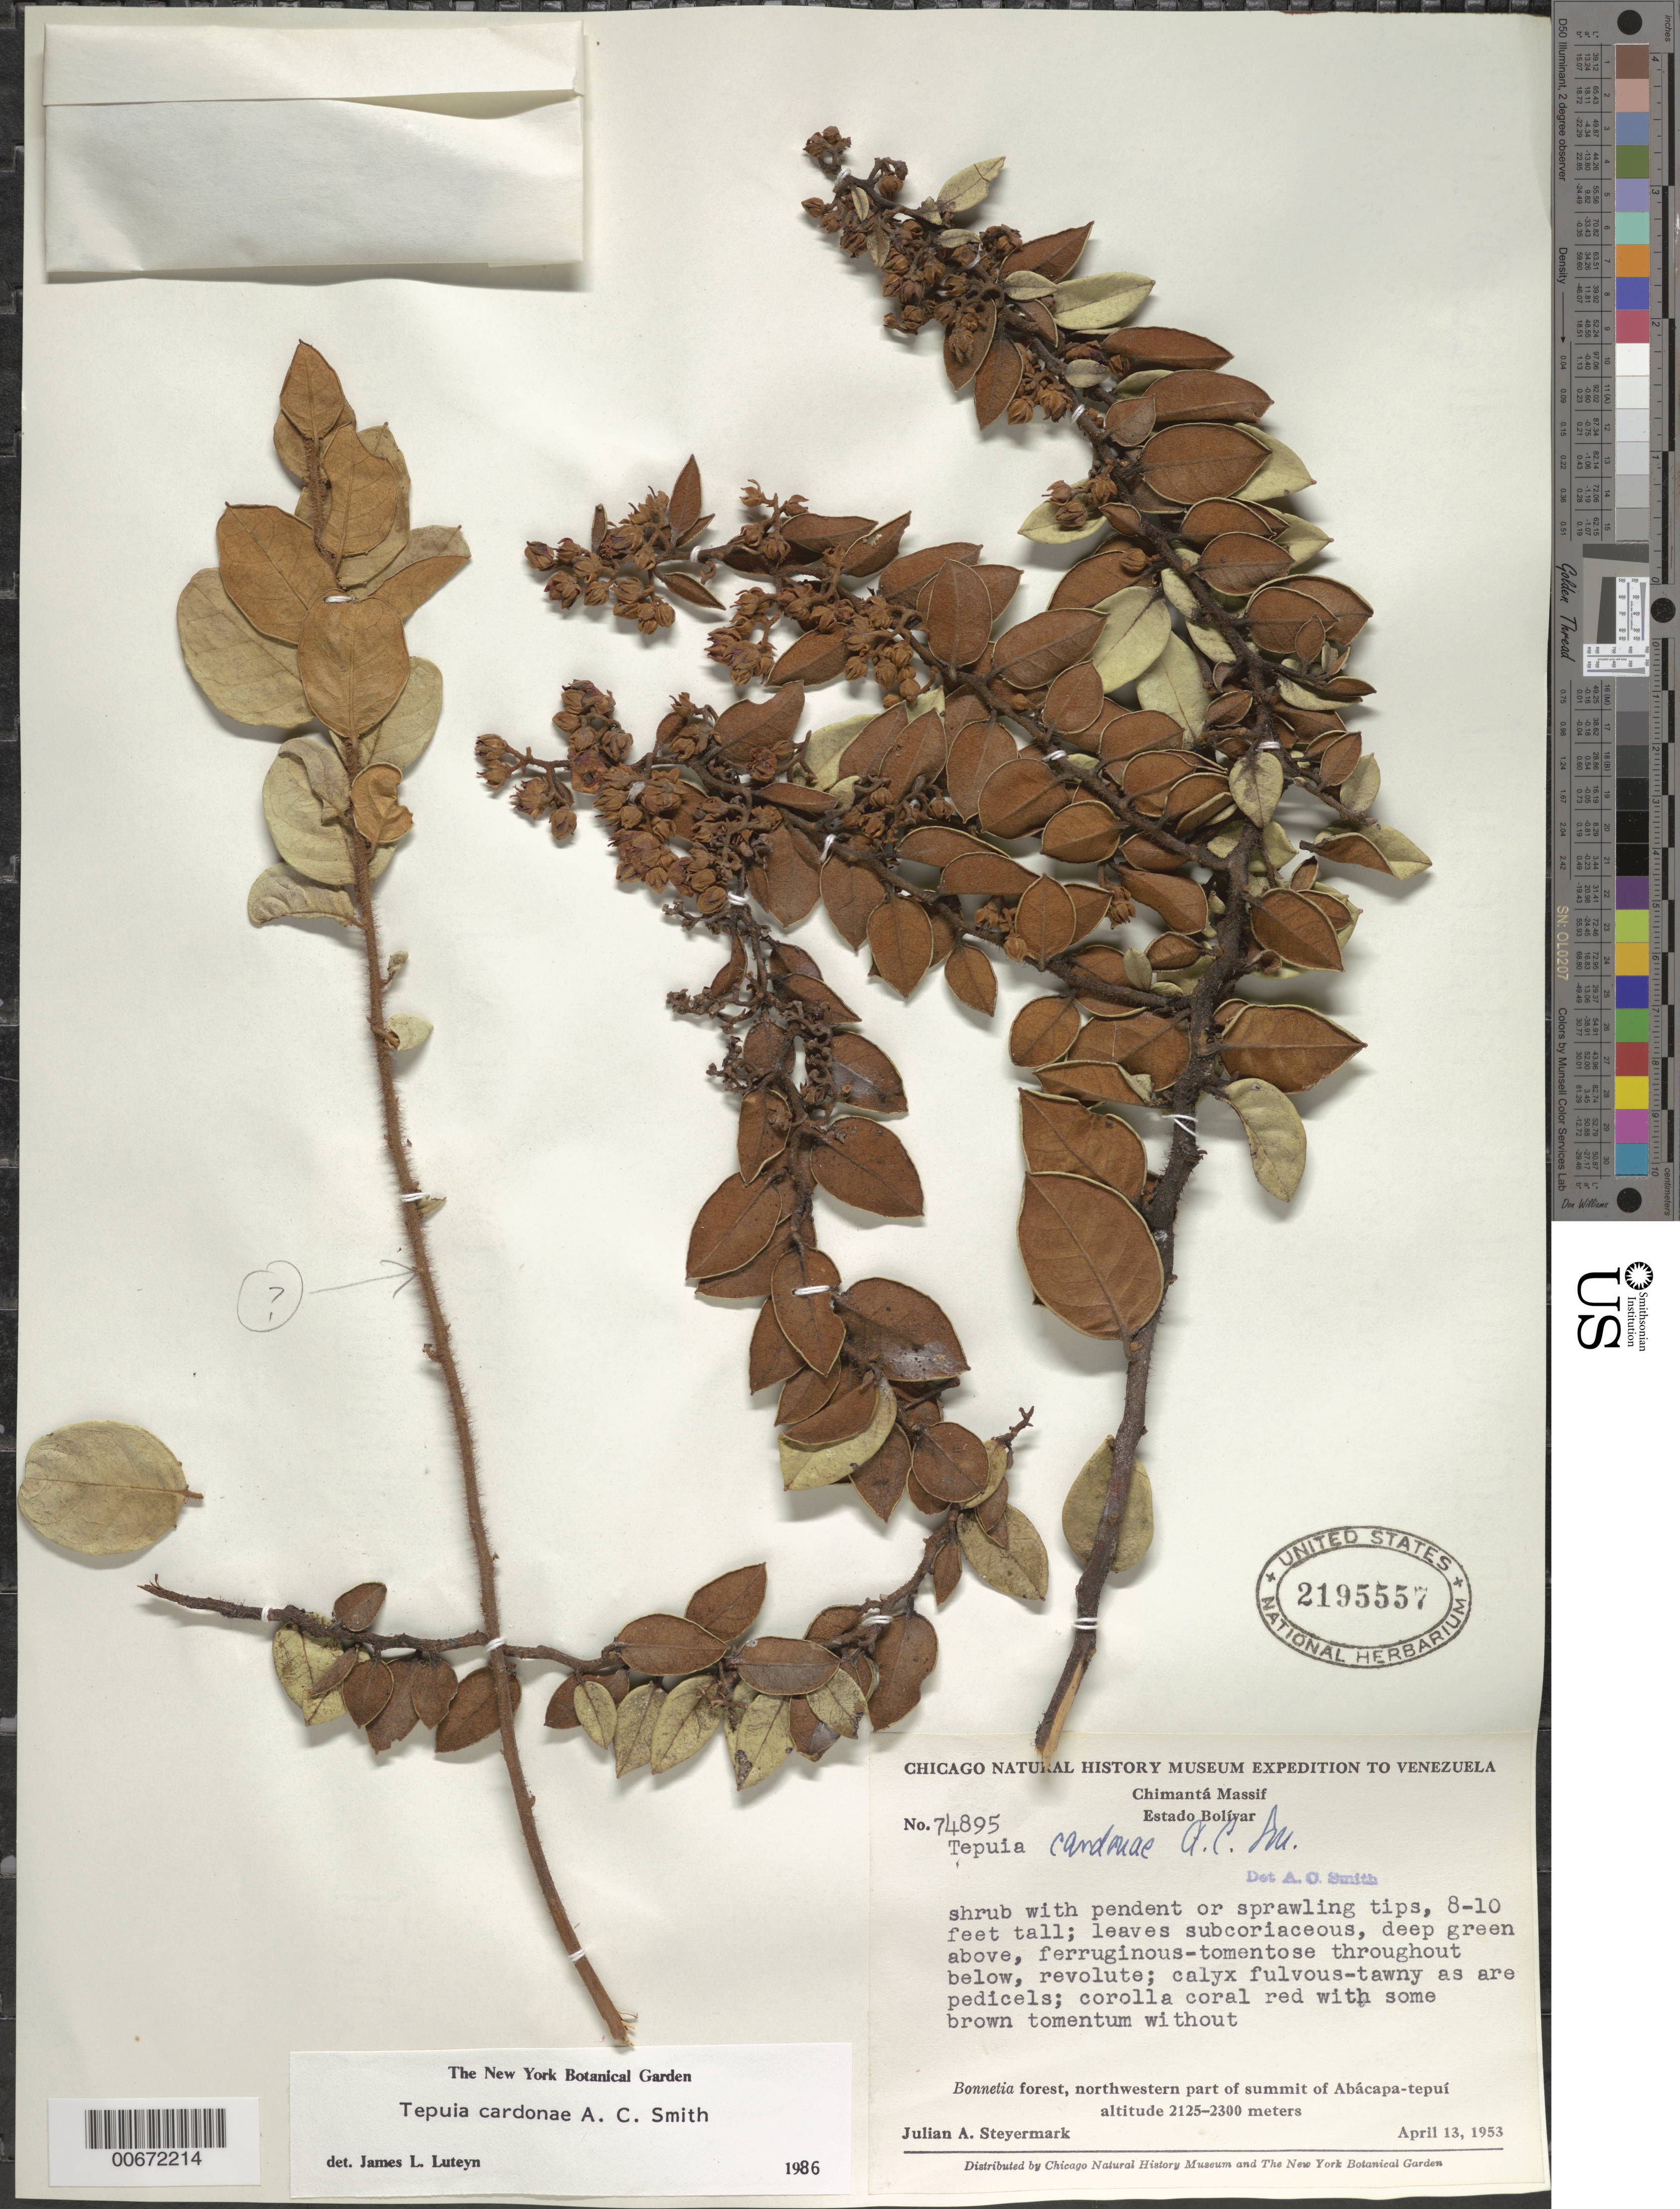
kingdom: Plantae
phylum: Tracheophyta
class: Magnoliopsida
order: Ericales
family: Ericaceae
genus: Tepuia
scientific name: Tepuia cardonae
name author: A.C. Sm.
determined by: Luteyn, J. L.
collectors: J. Steyermark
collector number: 74894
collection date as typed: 13-Apr-53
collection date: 1953-04-13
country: Venezuela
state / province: Bolívar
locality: Chimantá Massif, Abácapa-tepuí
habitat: Bonnetia forest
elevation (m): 2125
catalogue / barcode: US 2195557